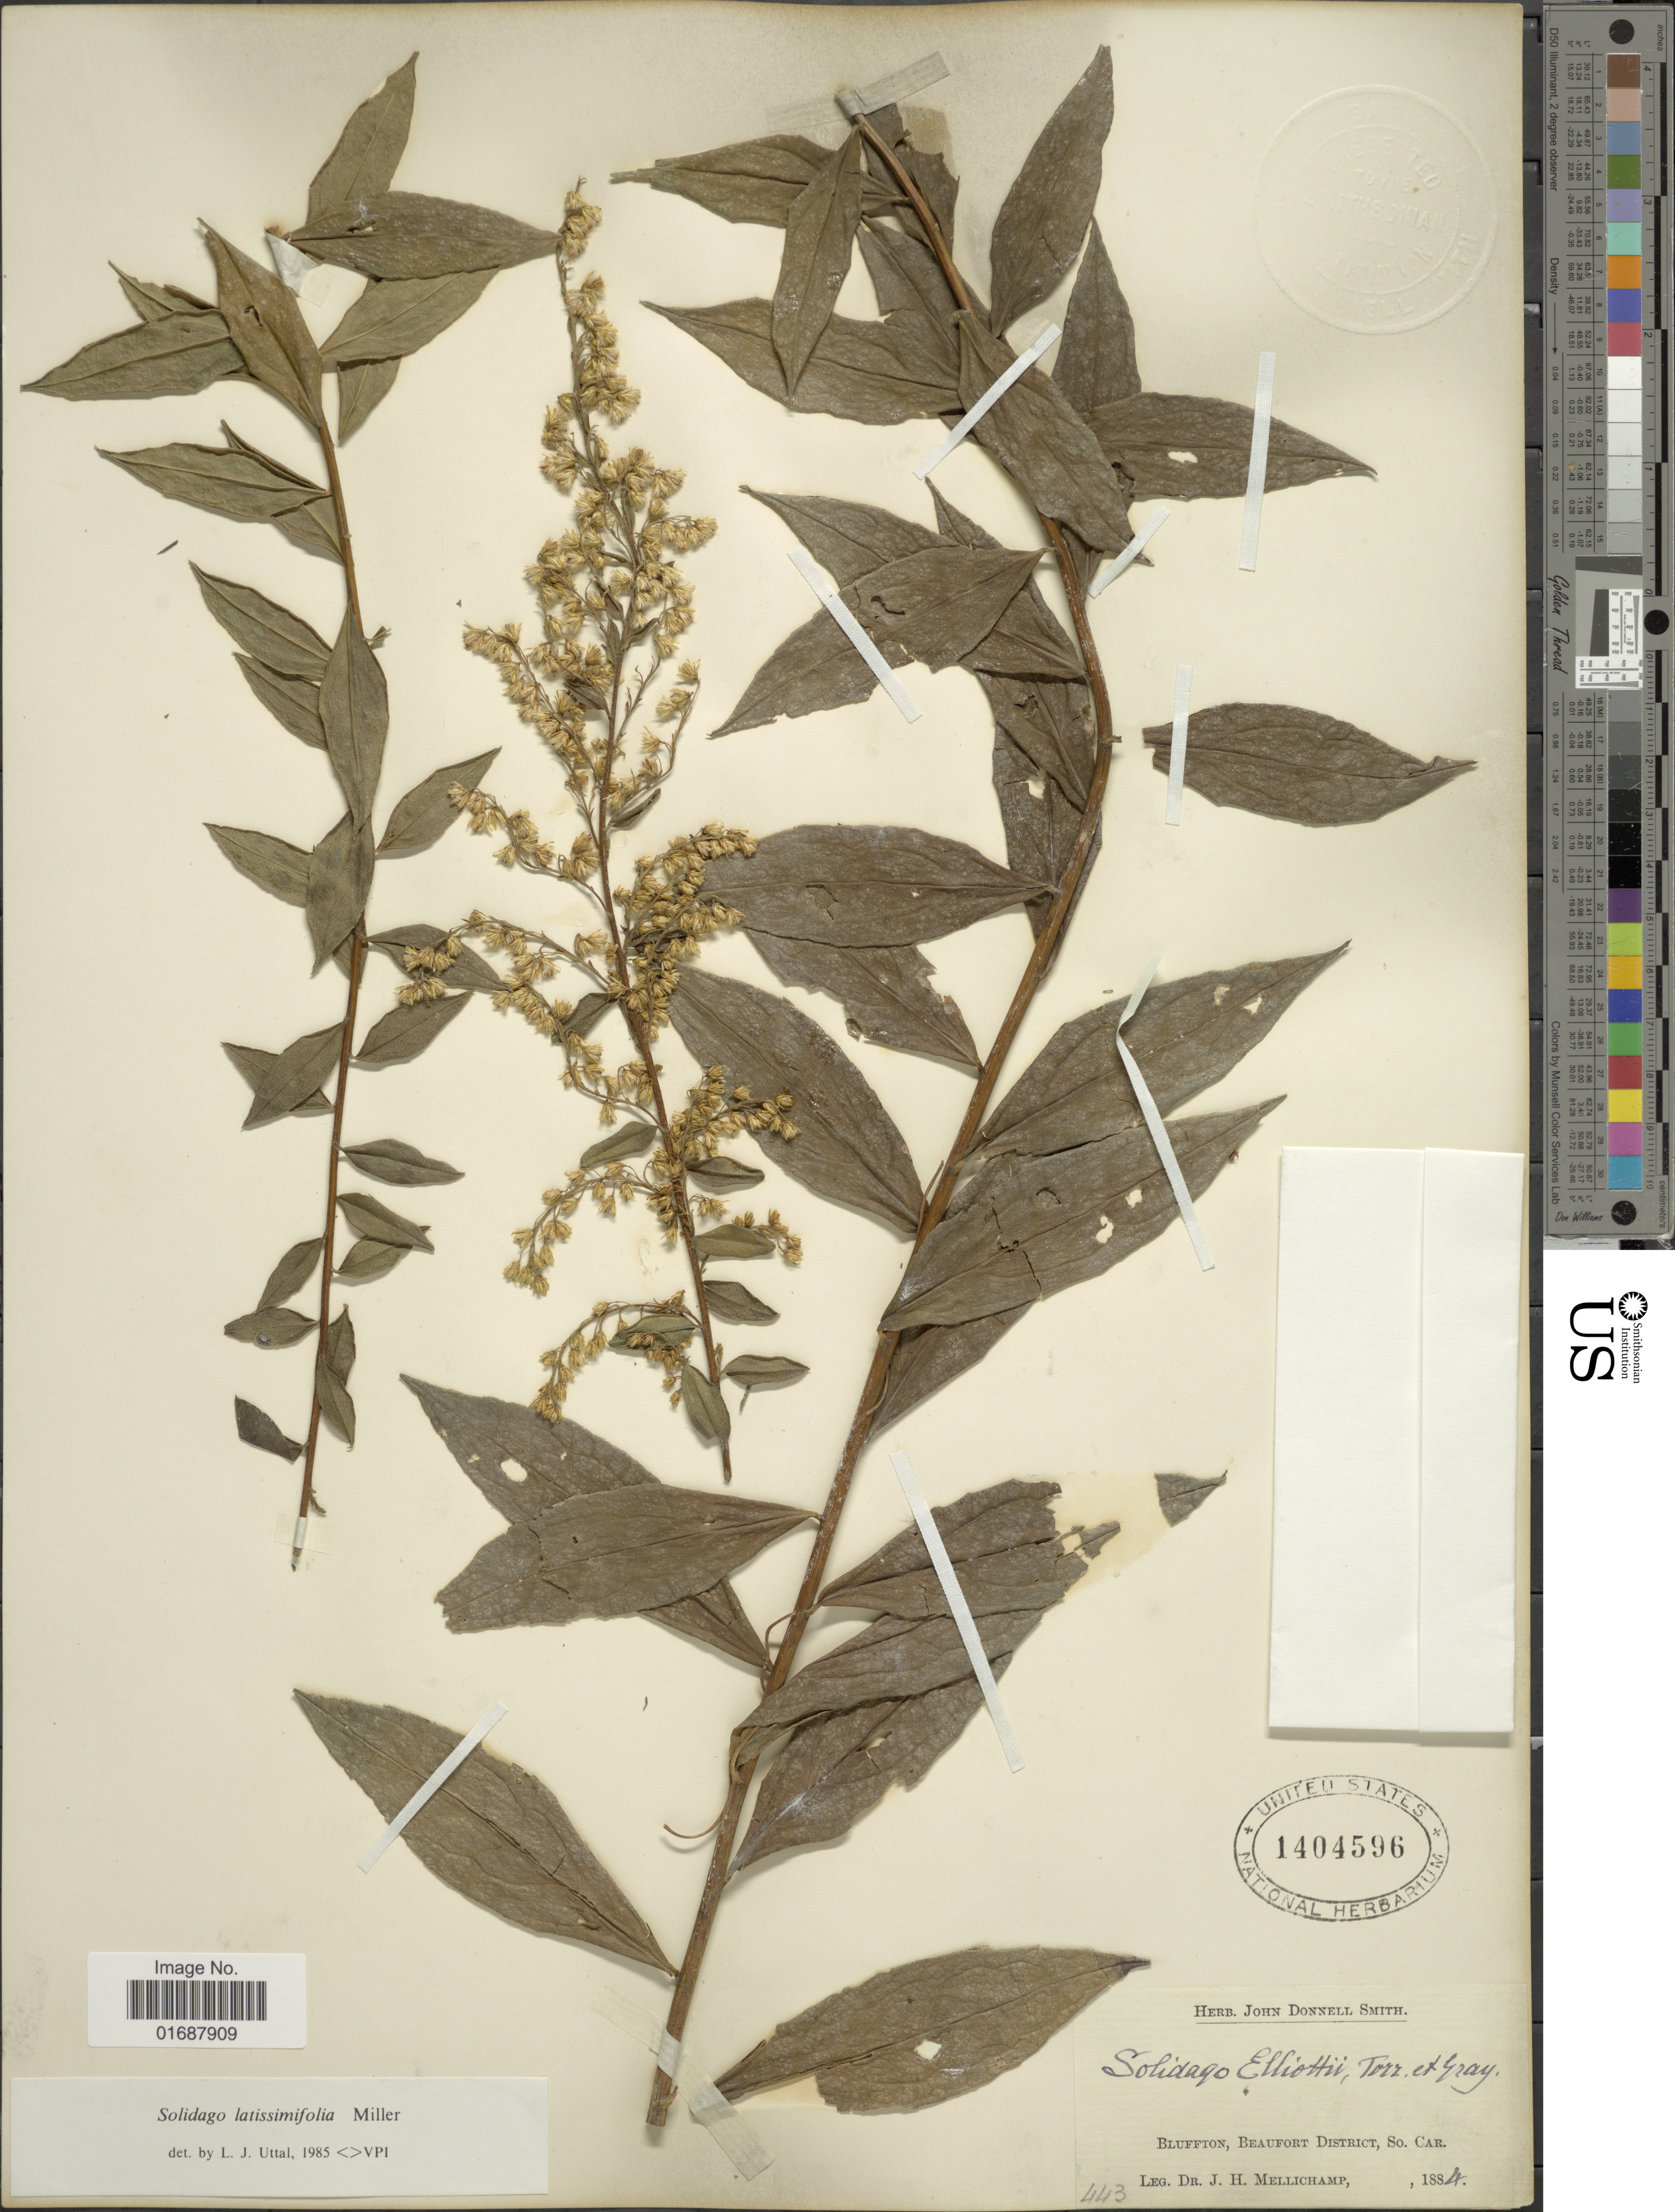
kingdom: Plantae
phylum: Tracheophyta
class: Magnoliopsida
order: Asterales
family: Asteraceae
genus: Solidago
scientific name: Solidago latissimifolia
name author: Mill.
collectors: J. H. Mellichamp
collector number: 443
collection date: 1884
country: United States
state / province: South Carolina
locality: Bluffton, Beaufort District, So. Car.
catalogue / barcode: US 1404596